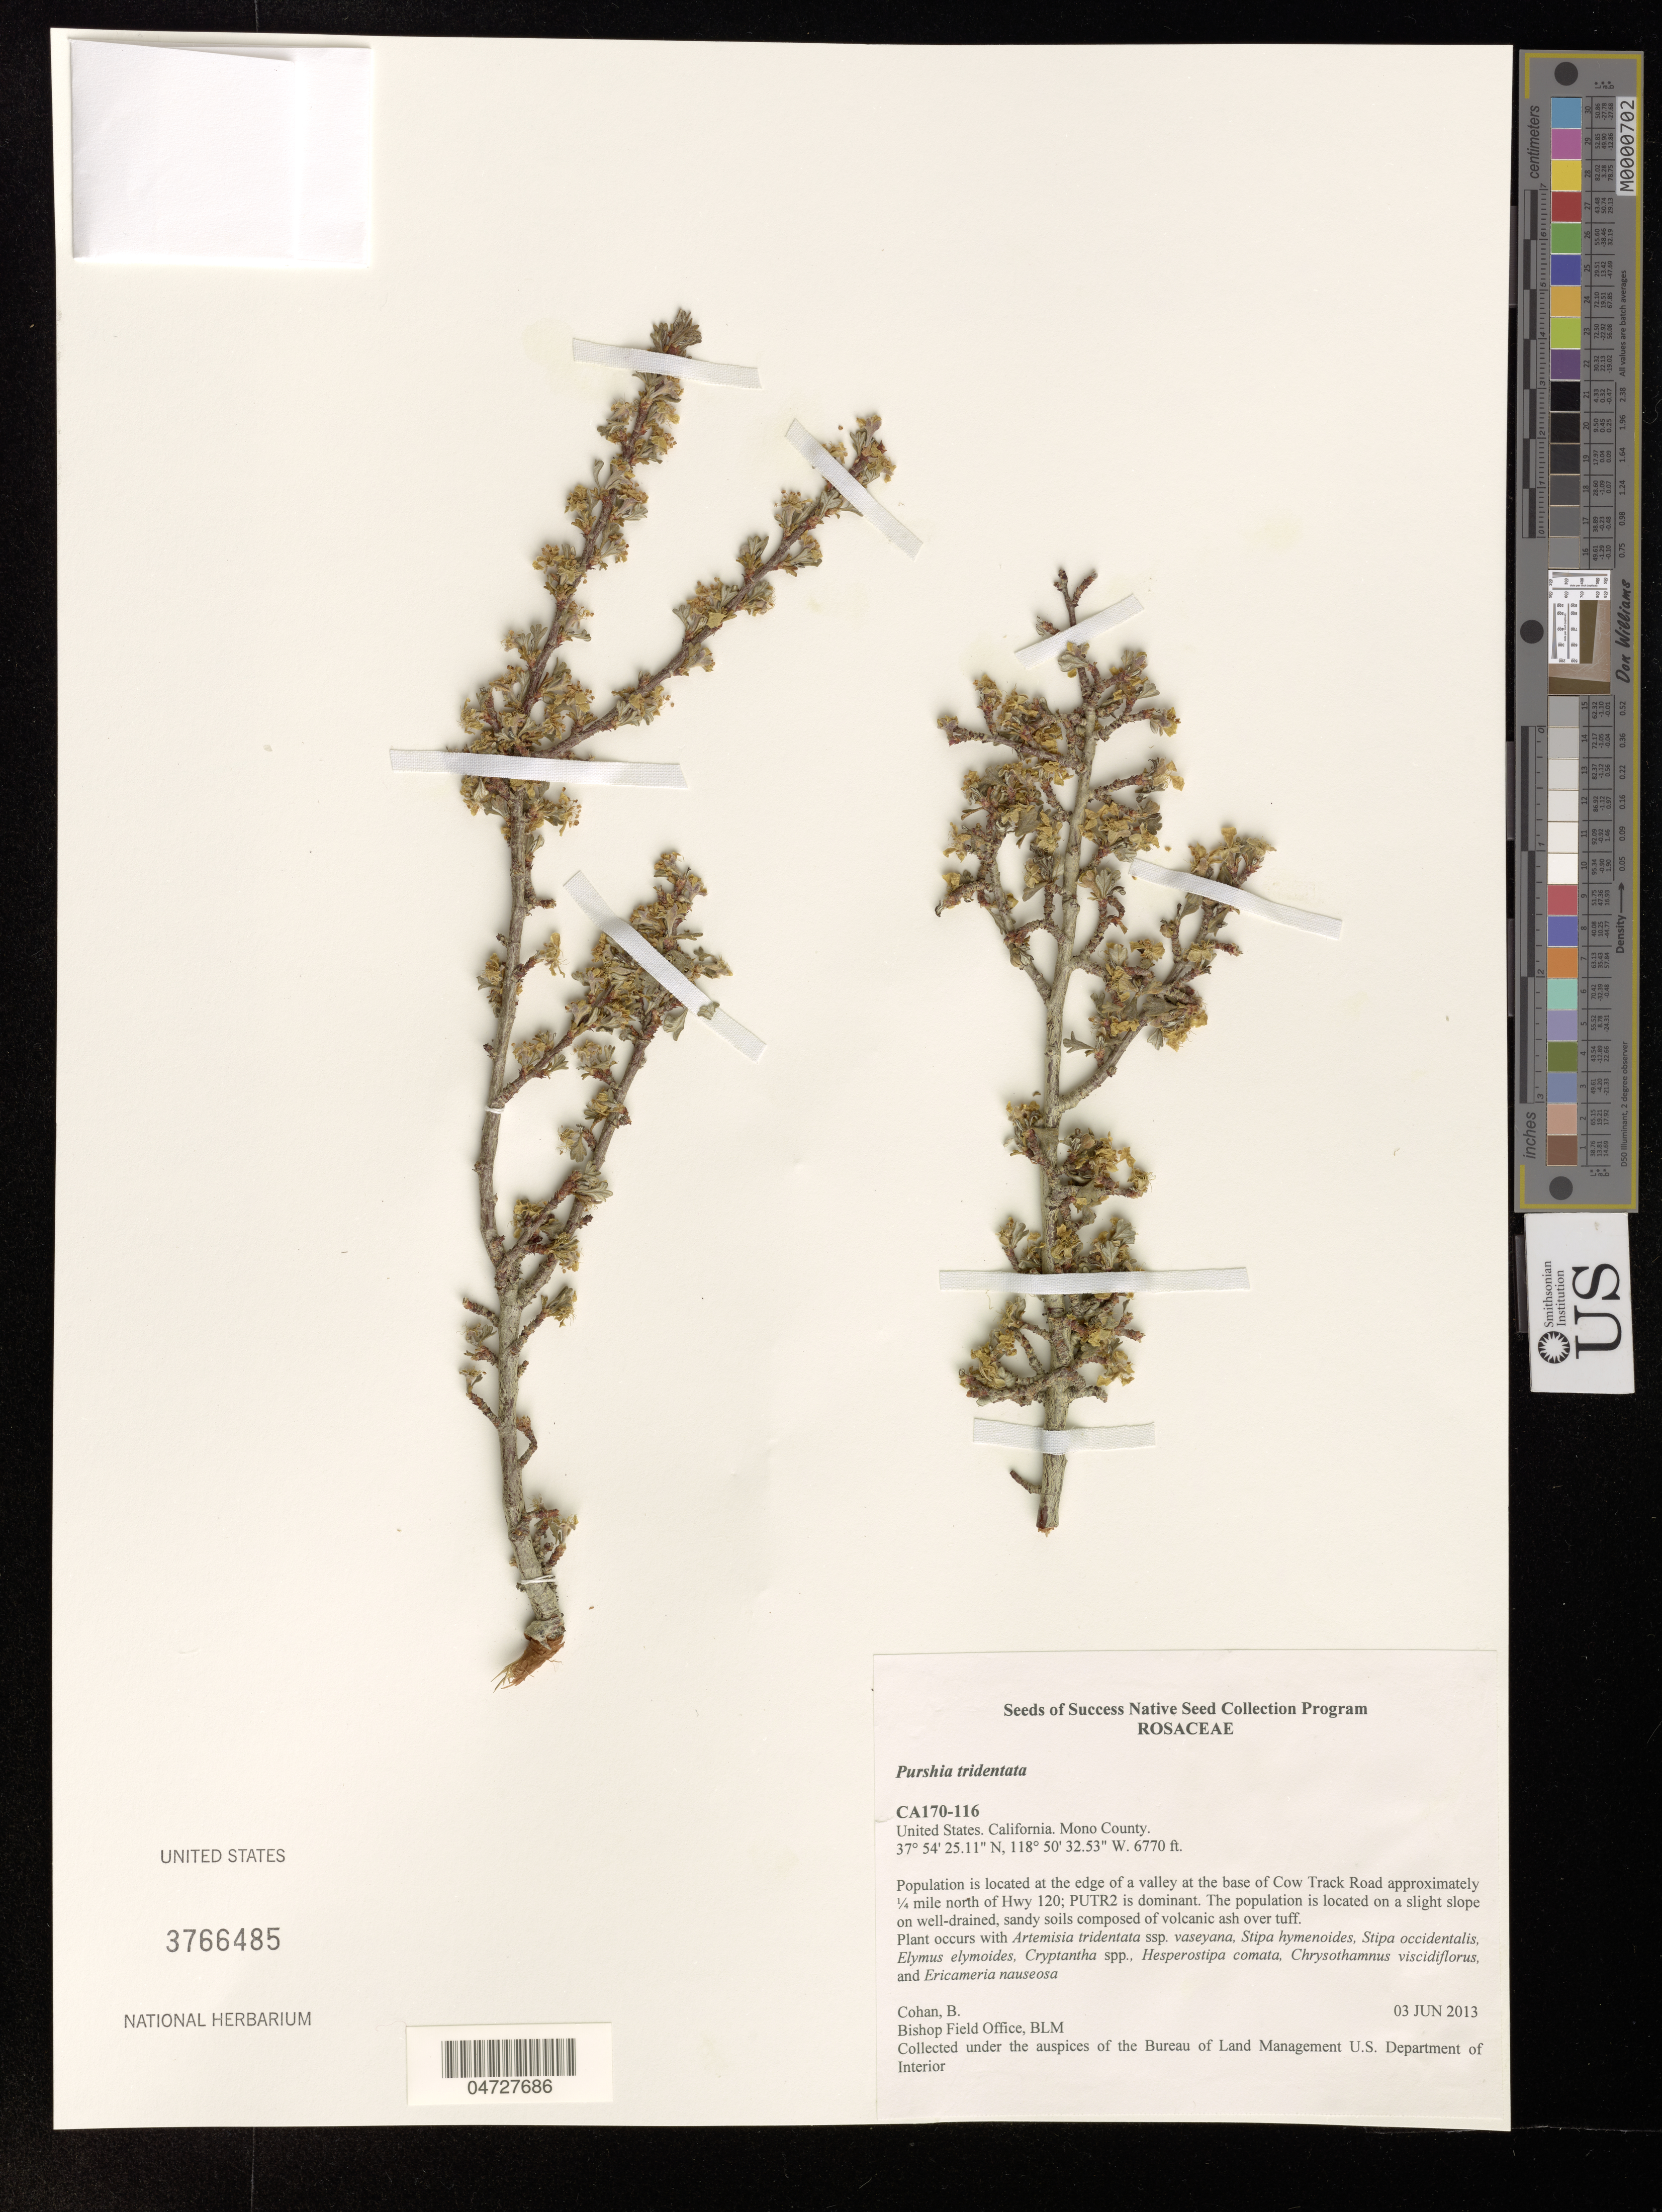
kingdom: Plantae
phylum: Tracheophyta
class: Magnoliopsida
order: Rosales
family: Rosaceae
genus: Purshia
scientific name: Purshia tridentata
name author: (Pursh) DC.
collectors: B. Cohan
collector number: CA170-116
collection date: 2013-06-03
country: United States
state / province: California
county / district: Mono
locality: Mono County. Population is located at the edge of a valley at the base of Cow Track Road approximately 1/4 mile north of Hwy 120.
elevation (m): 2063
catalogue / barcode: US 3766485